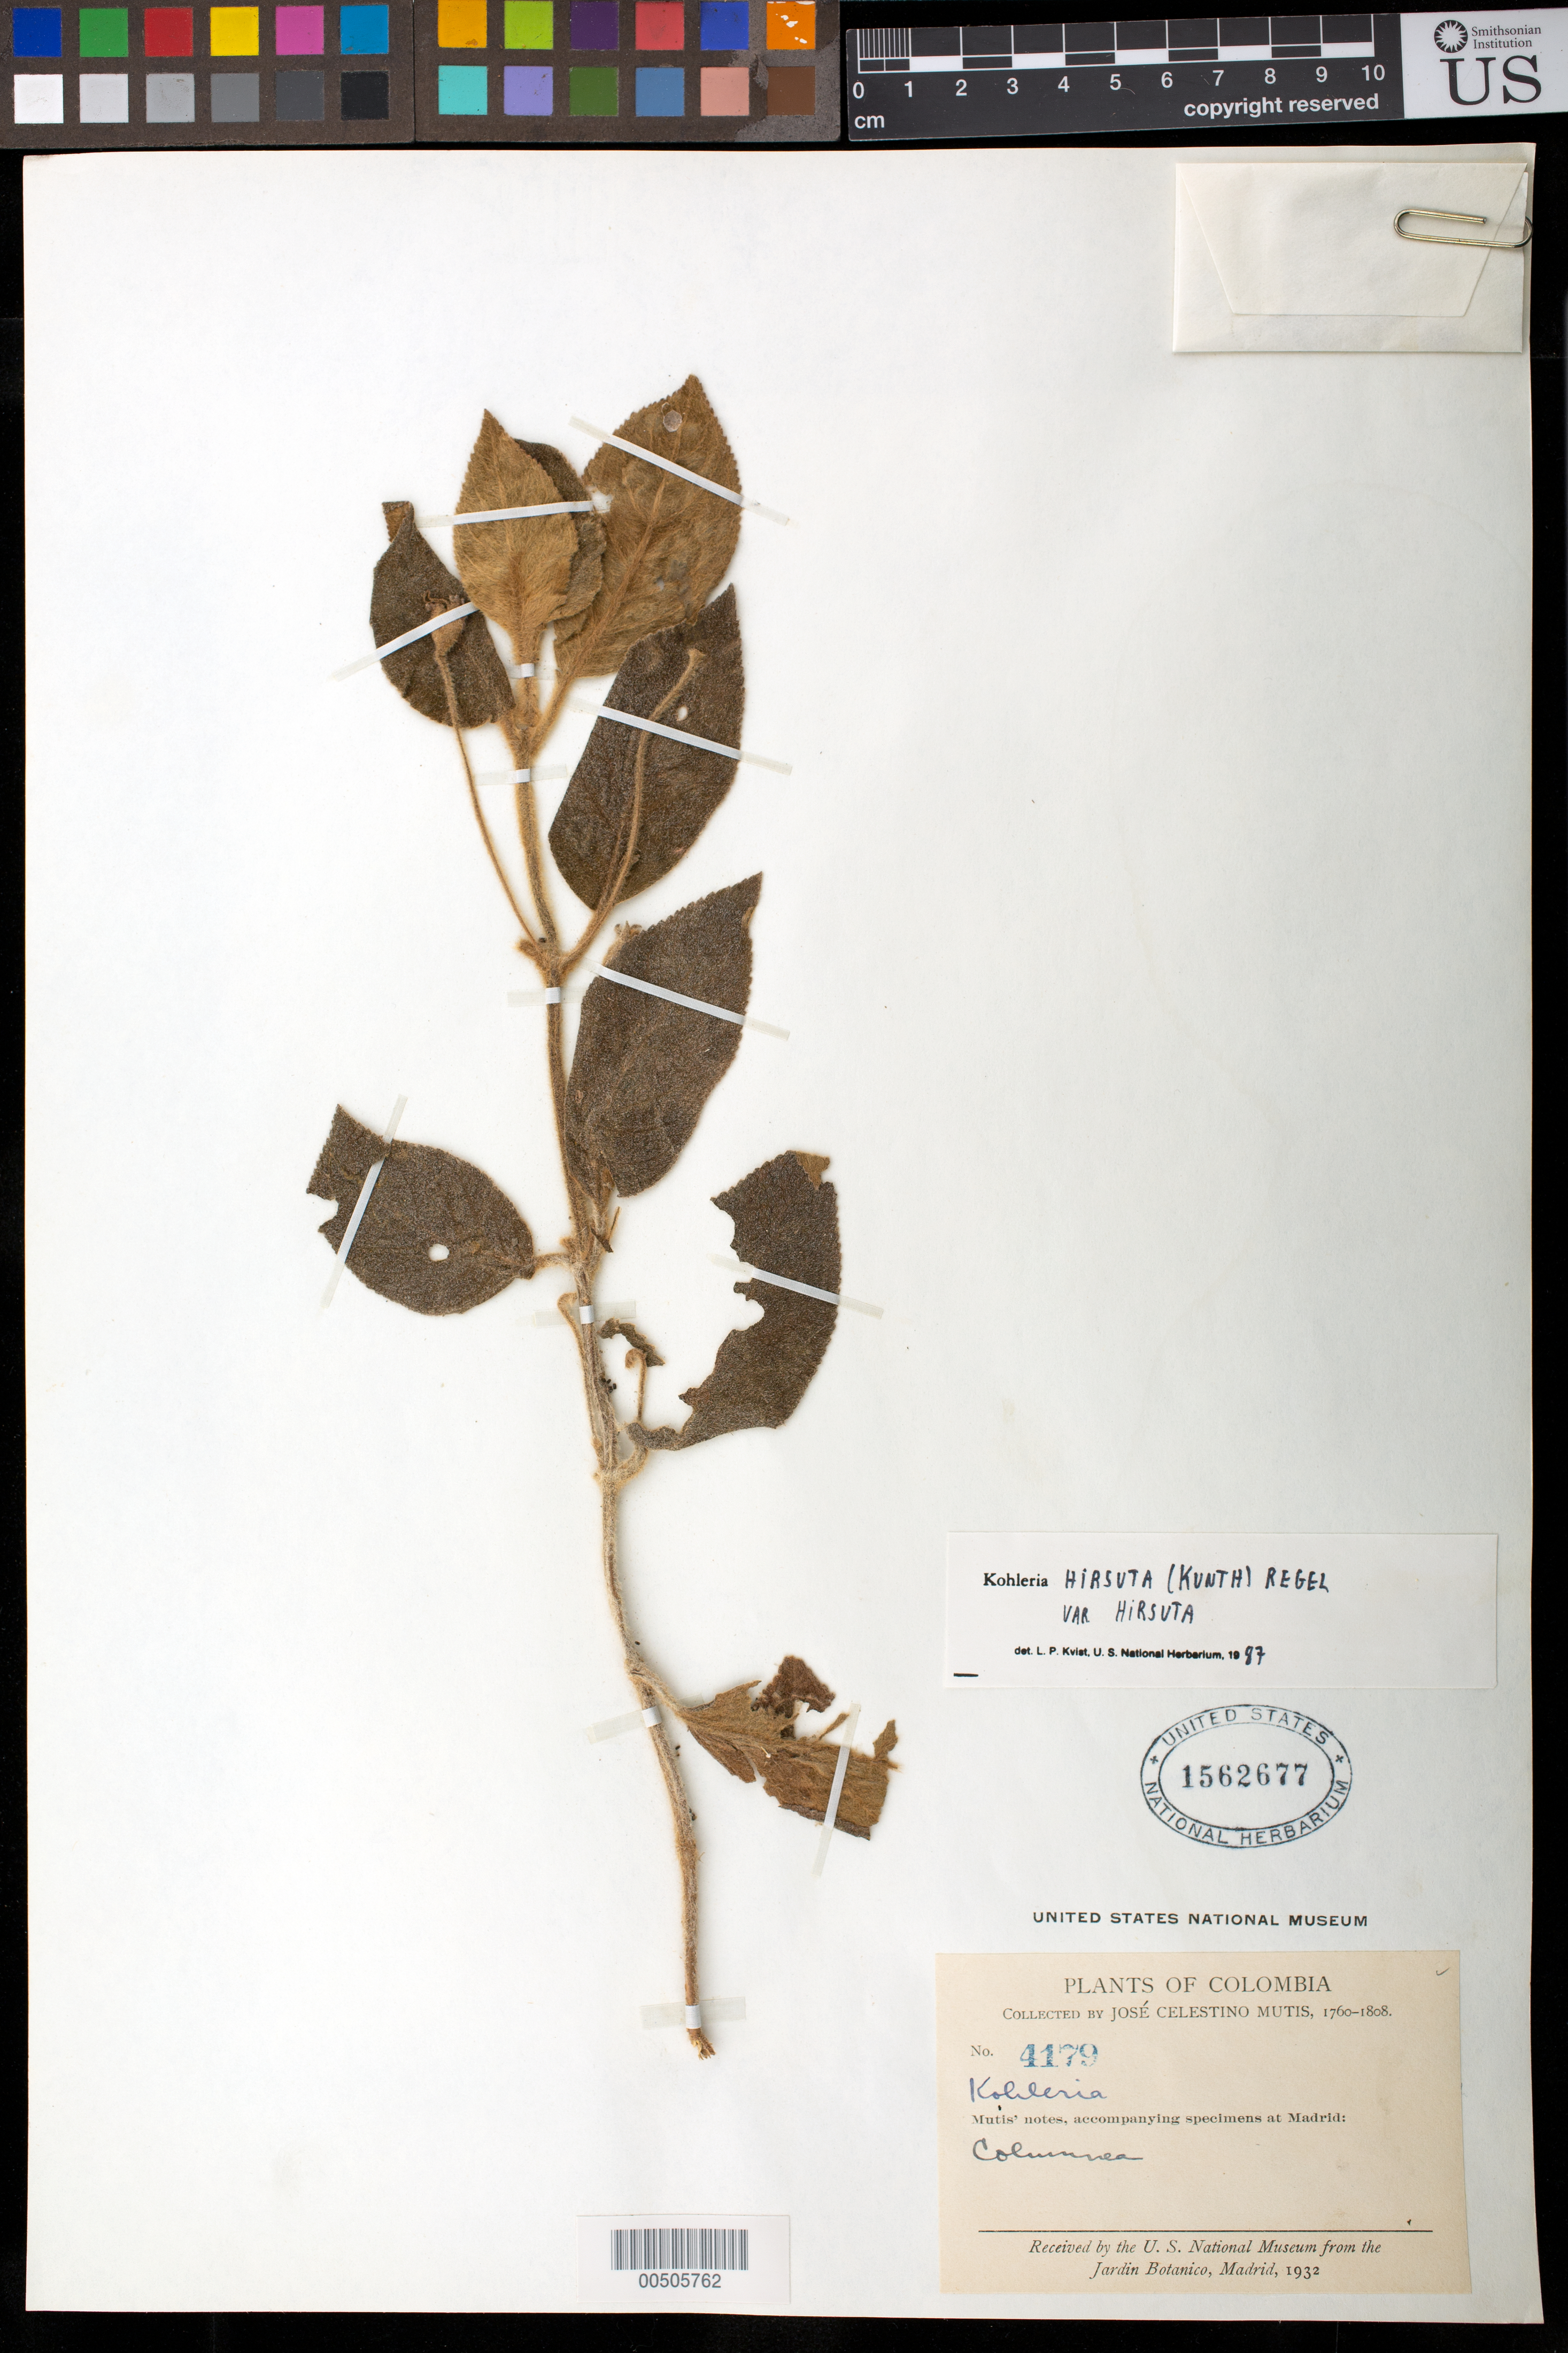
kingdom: Plantae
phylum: Tracheophyta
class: Magnoliopsida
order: Lamiales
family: Gesneriaceae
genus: Kohleria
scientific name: Kohleria hirsuta var. hirsuta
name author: (Kunth) Regel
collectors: J. C. B. Mutis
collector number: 4179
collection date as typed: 1760-1808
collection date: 1760/1808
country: Colombia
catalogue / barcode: US 1562677